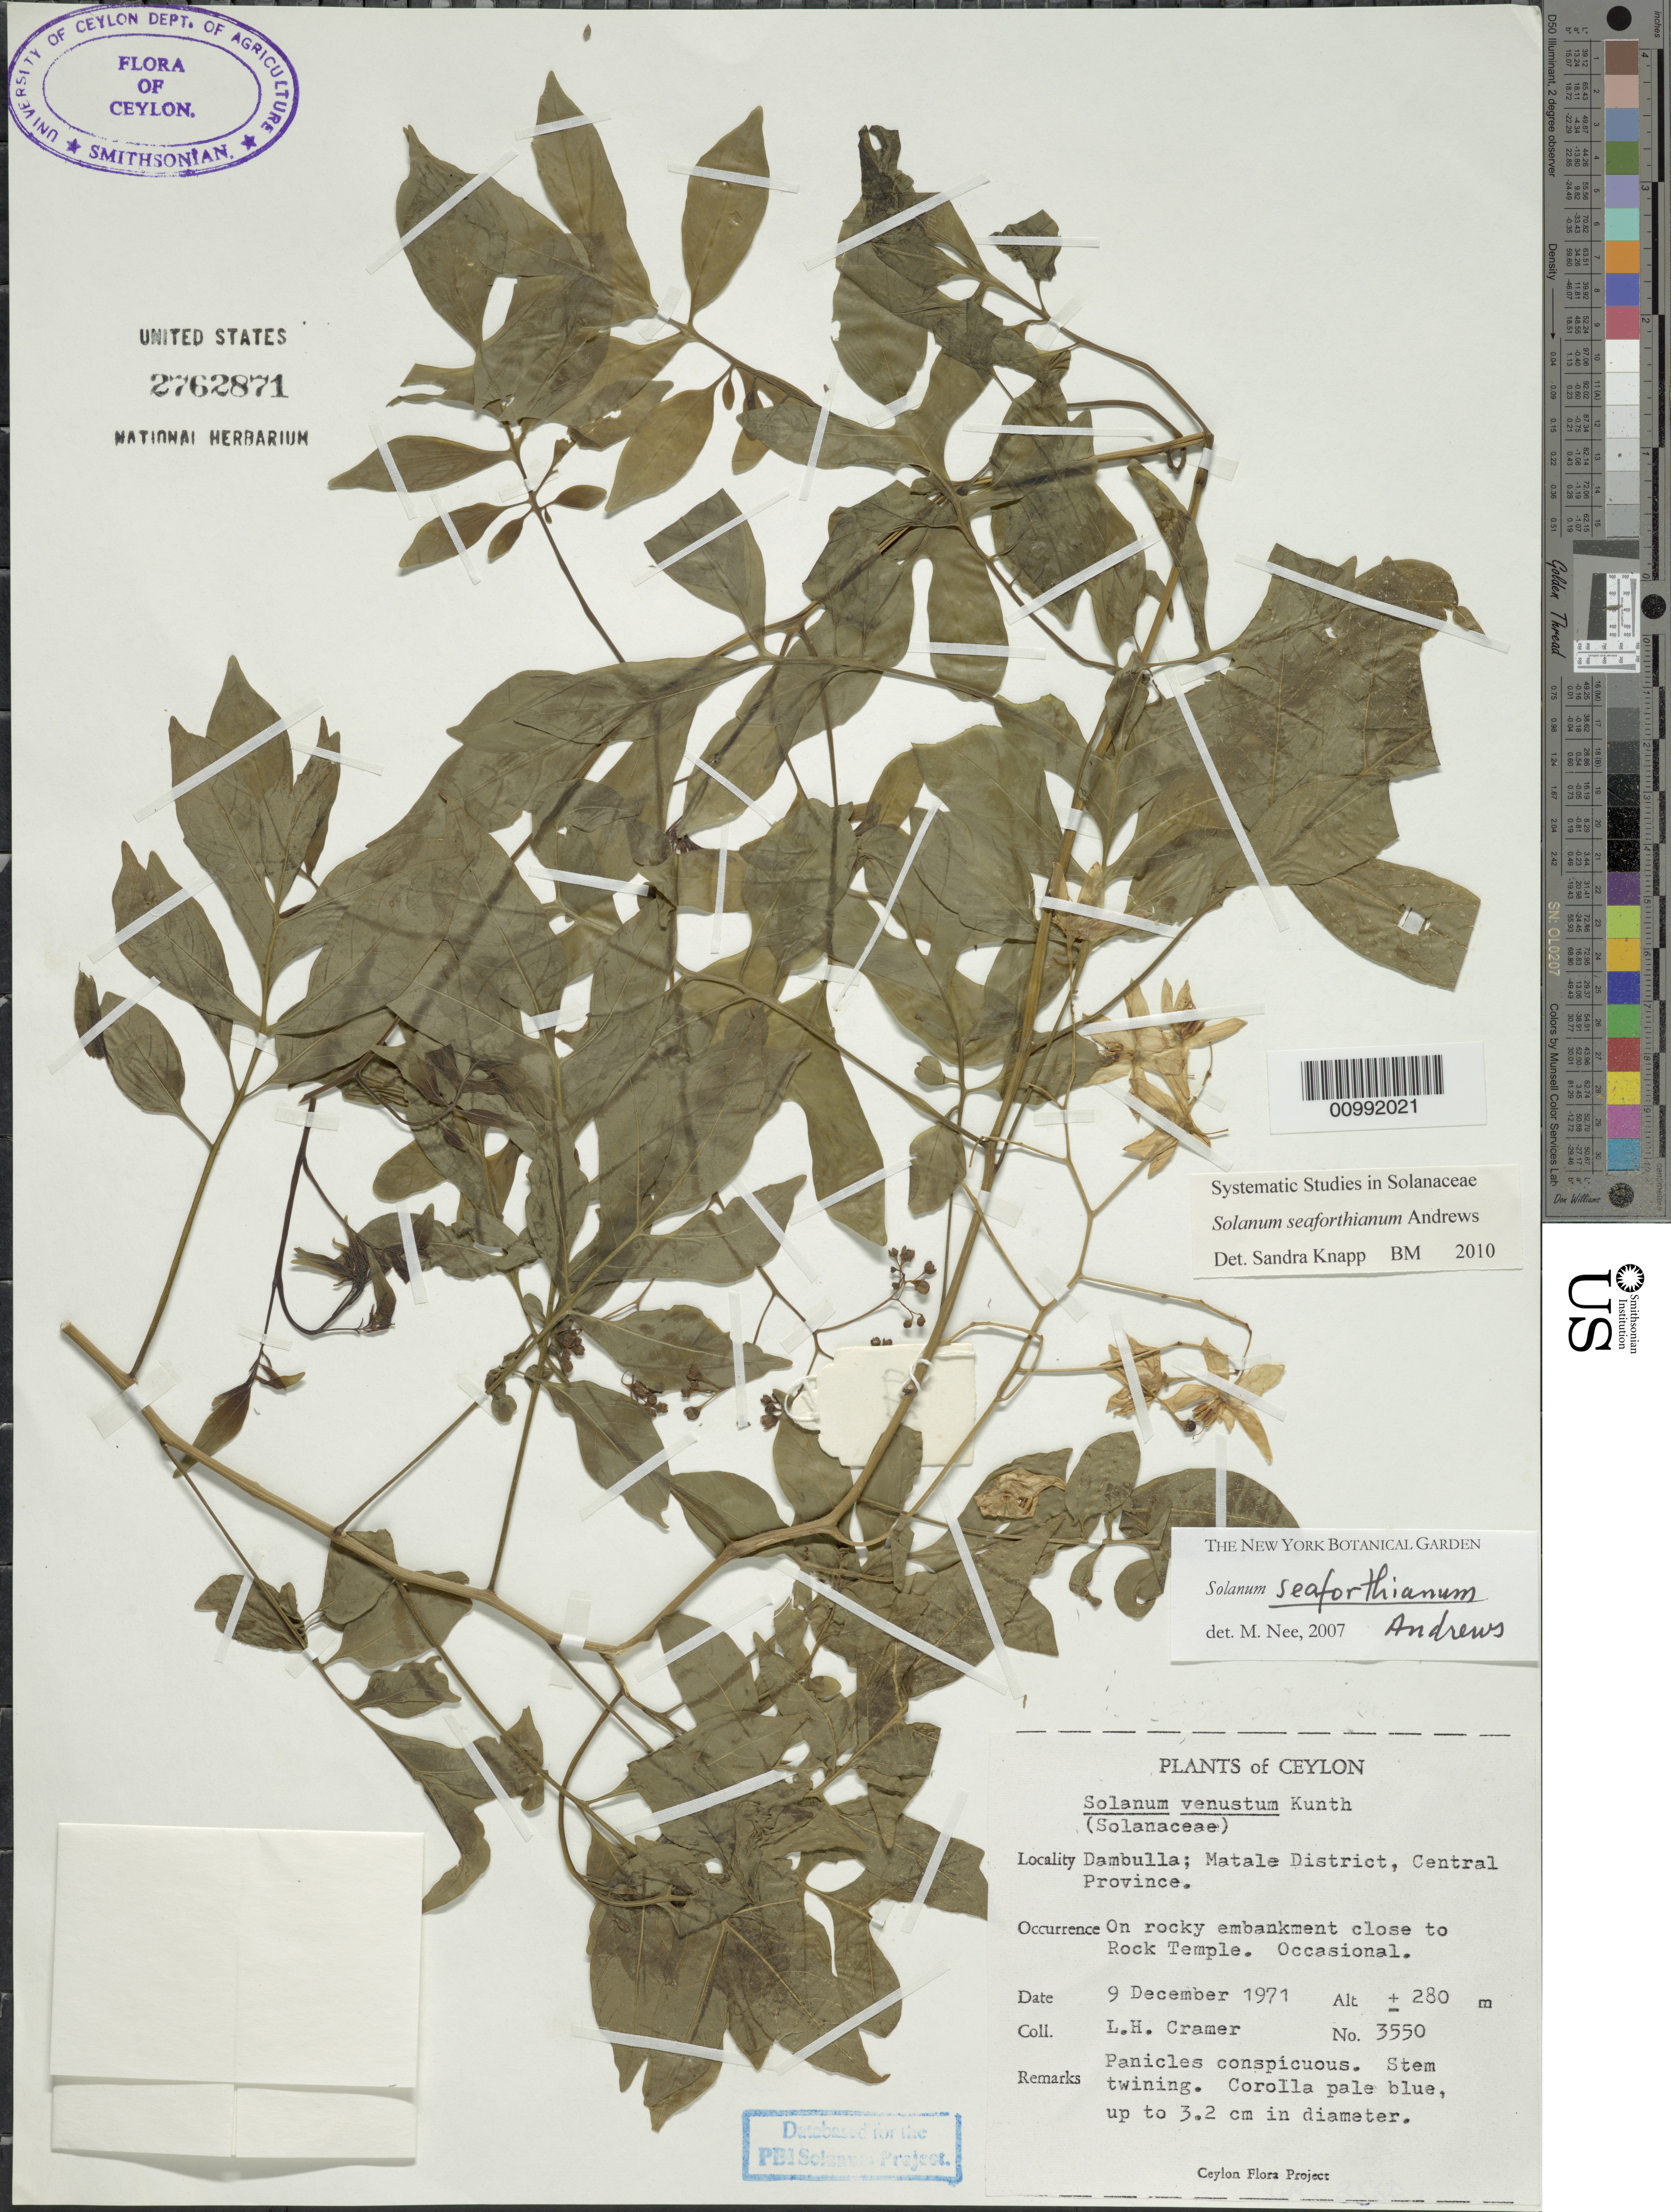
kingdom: Plantae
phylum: Tracheophyta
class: Magnoliopsida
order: Solanales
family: Solanaceae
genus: Solanum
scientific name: Solanum seaforthianum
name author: Andrews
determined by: Knapp, S. D.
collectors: L. H. Cramer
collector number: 3550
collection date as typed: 9 Dec 1971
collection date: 1971-12-09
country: Sri Lanka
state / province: Central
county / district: Matale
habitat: rocky embankment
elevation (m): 280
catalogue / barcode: US 2762871